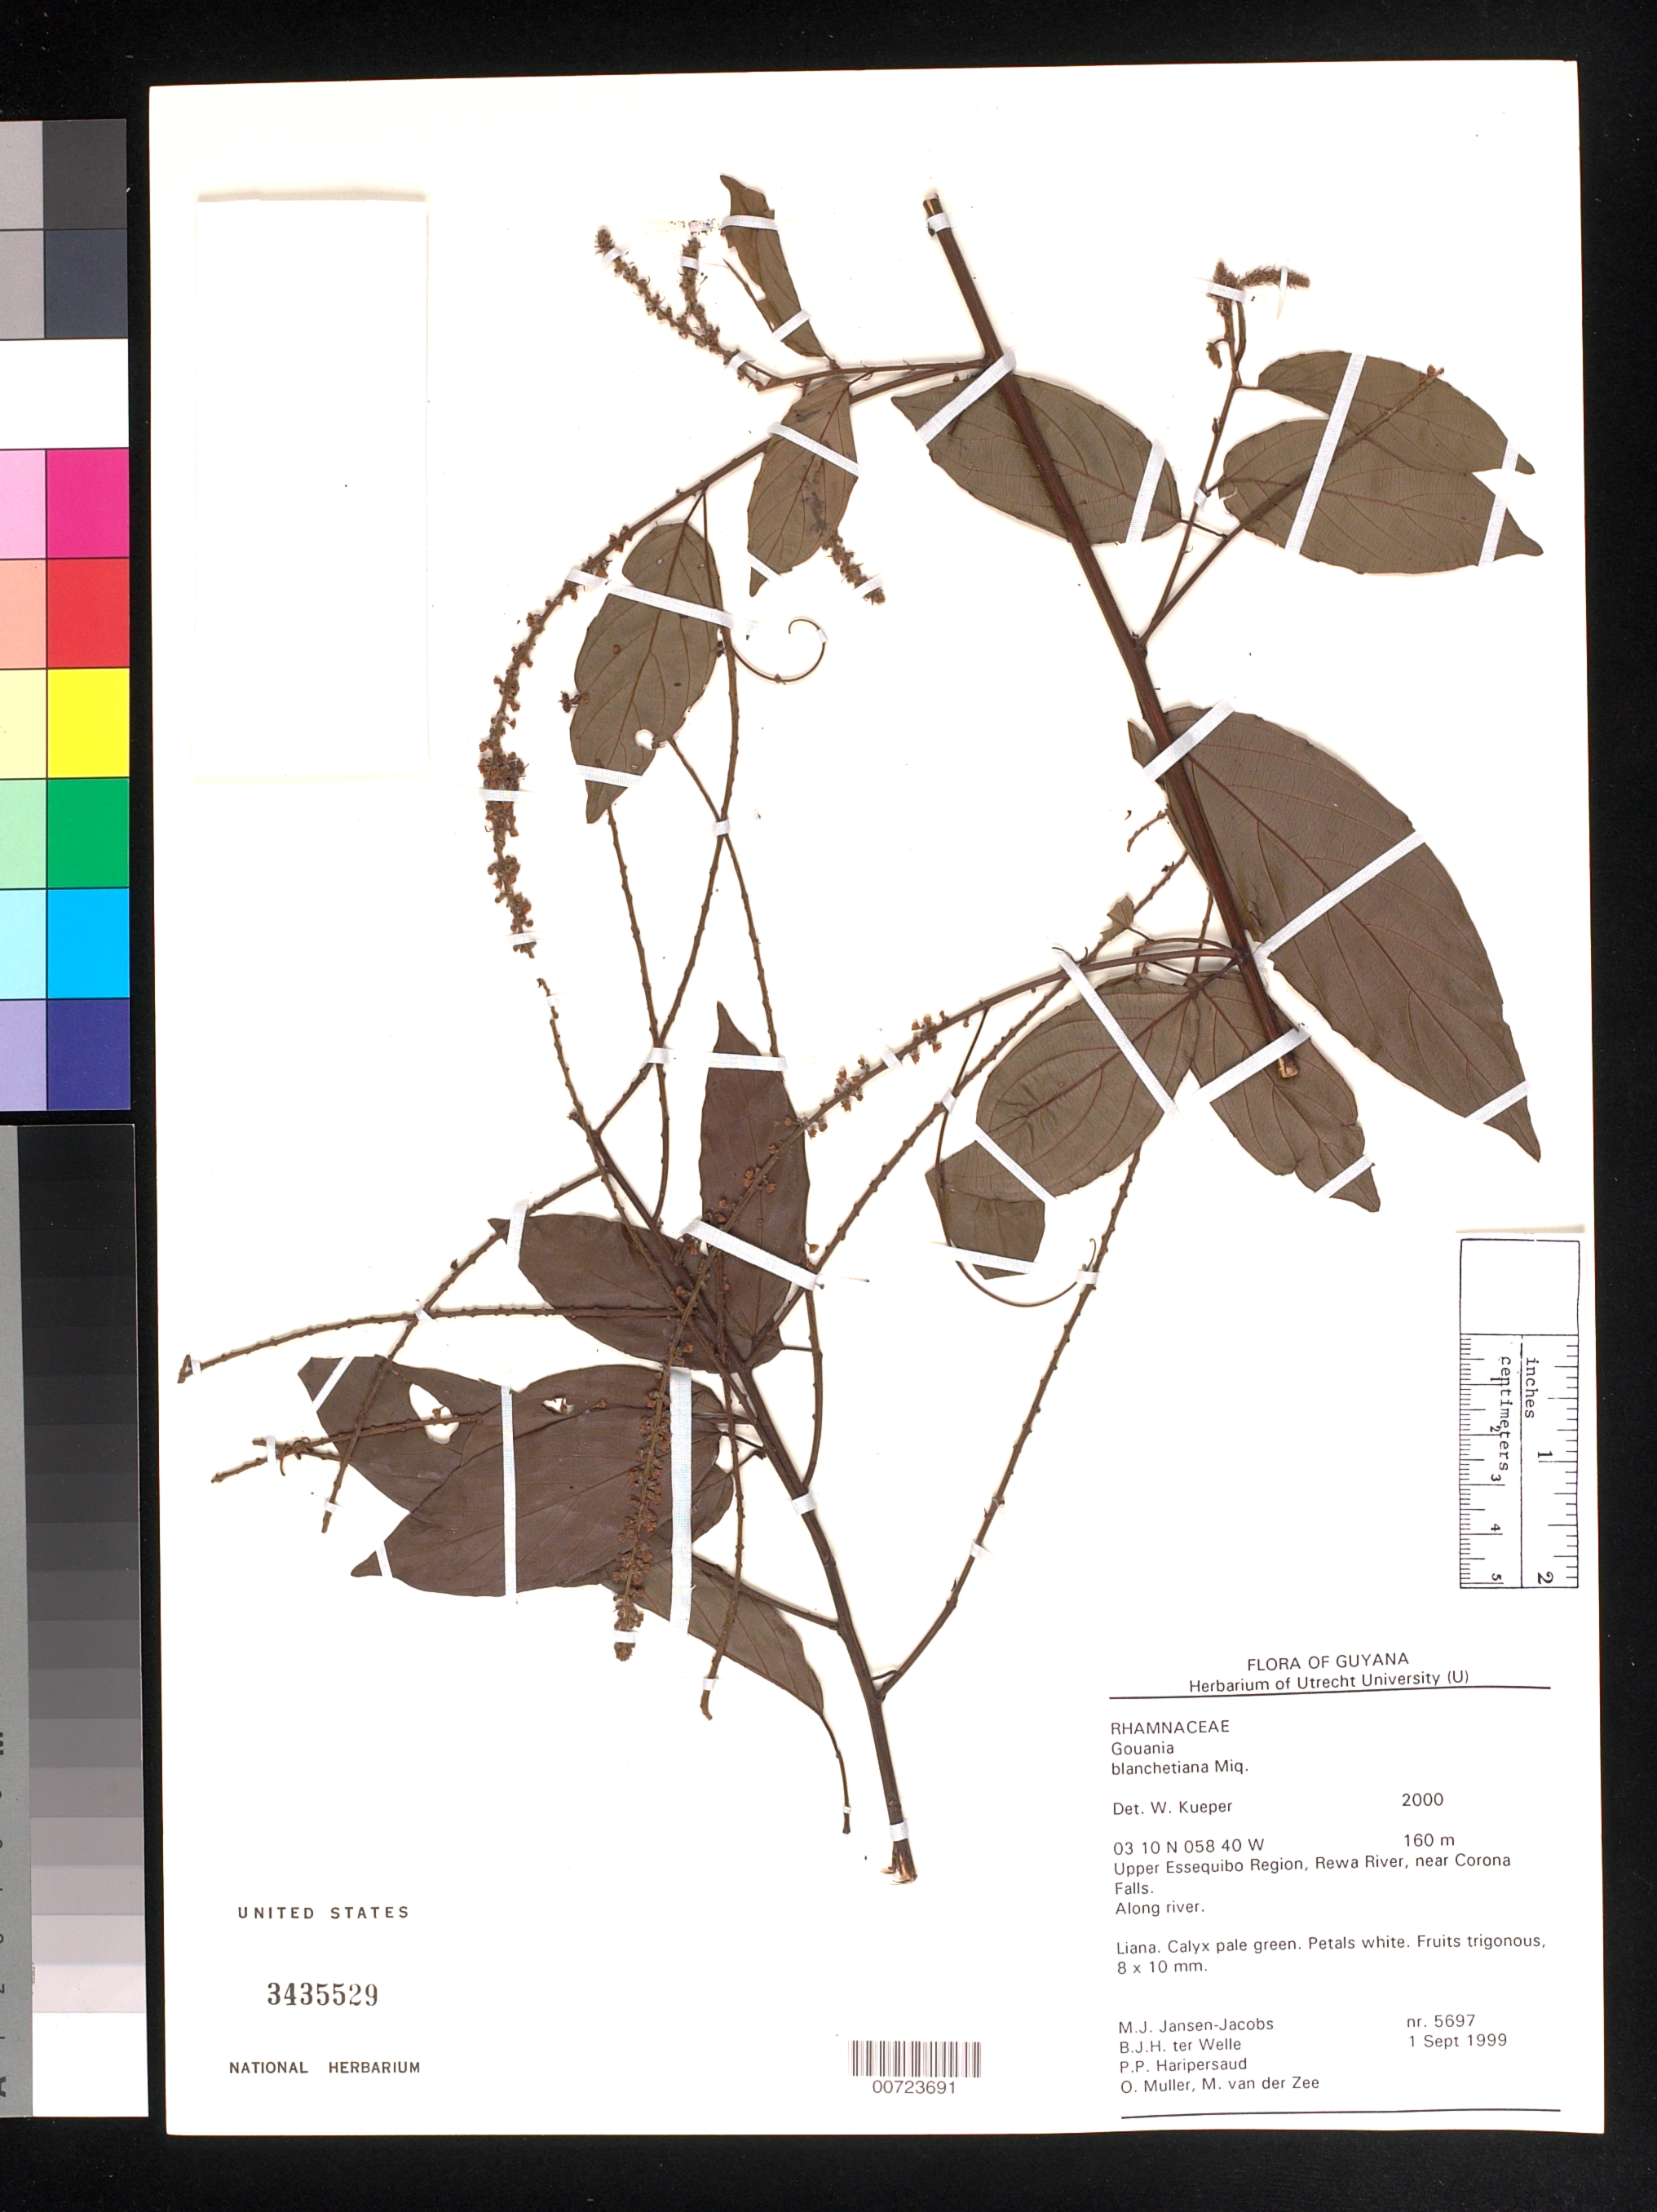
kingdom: Plantae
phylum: Tracheophyta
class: Magnoliopsida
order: Rosales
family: Rhamnaceae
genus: Gouania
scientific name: Gouania blanchetiana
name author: Miq.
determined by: Kupper, W.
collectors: M. J. Jansen-Jacobs, B. Welle, P. Haripersaud, O. Muller & M. van der Zee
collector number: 5697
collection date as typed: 1-Sep-99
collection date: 1999-09-01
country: Guyana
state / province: U. Takutu-U. Essequibo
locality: Rewa River, near Corona Falls, Upper Essequibo Region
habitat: Along river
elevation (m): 160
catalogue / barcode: US 3435529